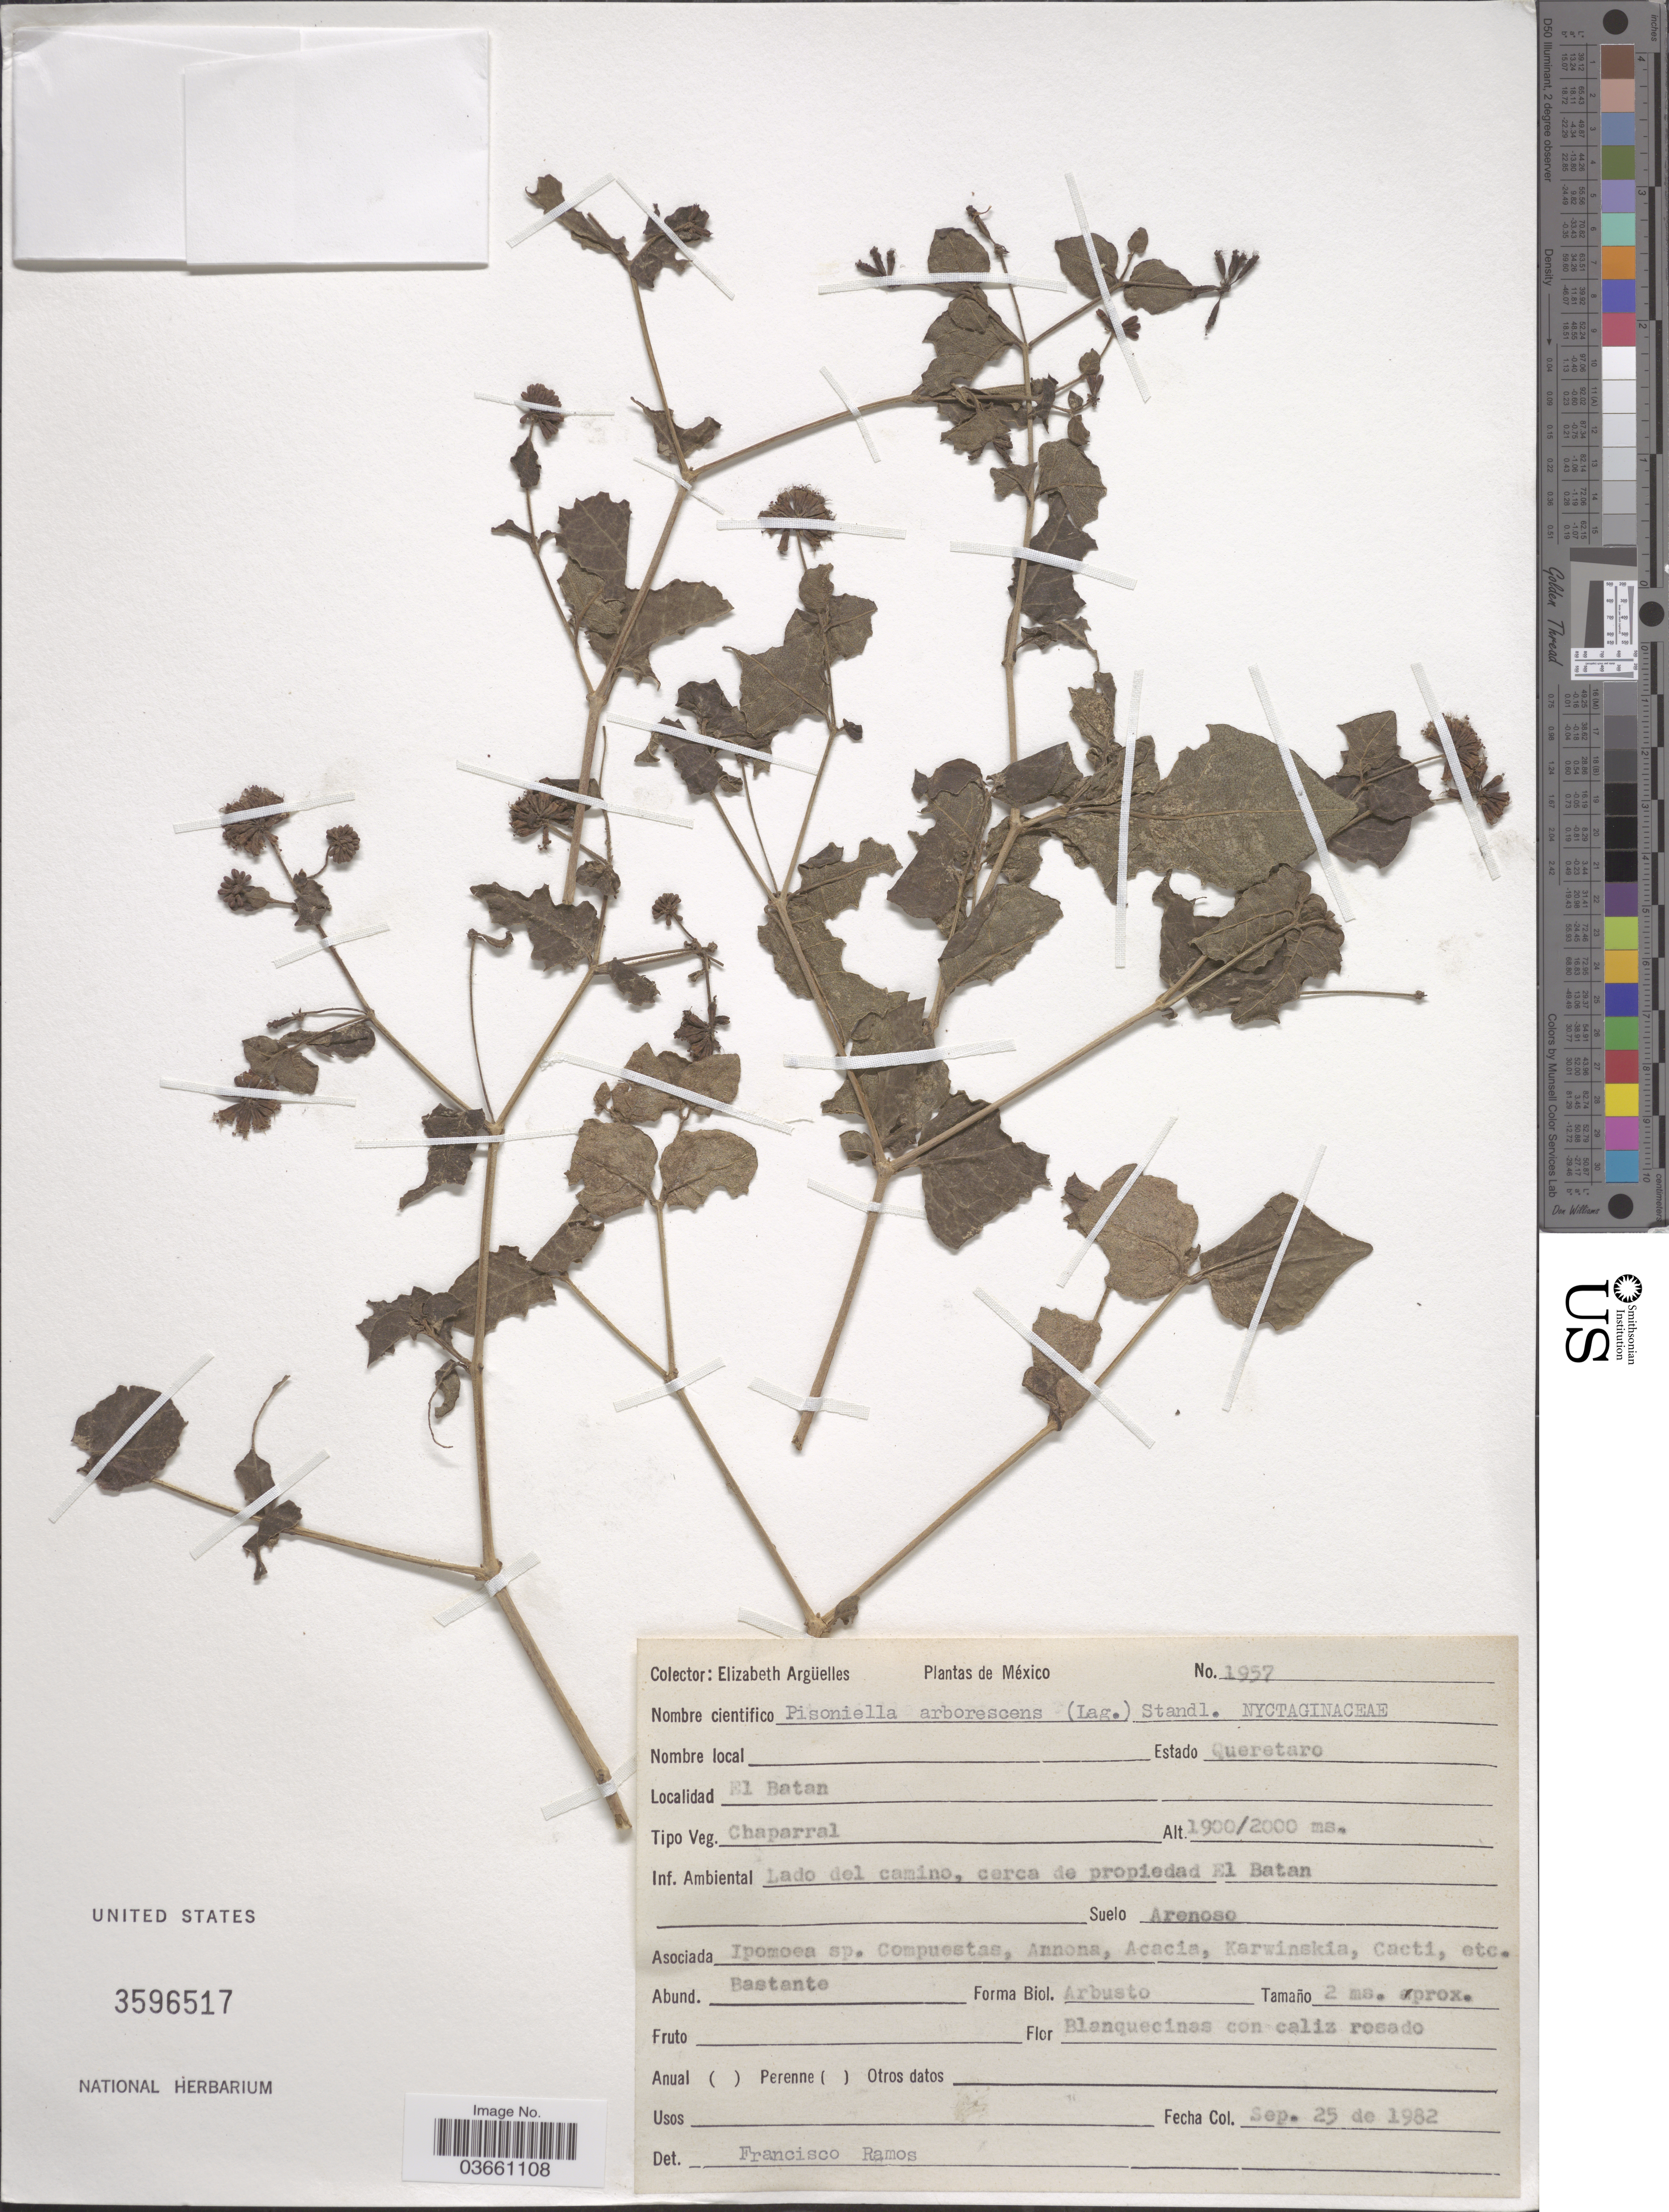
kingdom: Plantae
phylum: Tracheophyta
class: Magnoliopsida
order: Caryophyllales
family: Nyctaginaceae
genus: Pisoniella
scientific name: Pisoniella arborescens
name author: (Lag. & Rodr.) Standl.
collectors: E. Argüelles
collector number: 1957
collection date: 1982-09-25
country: Mexico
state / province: Querétaro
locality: El Batan. Inf. Ambiental Lado del camino,, cerca de propiedad El Batan.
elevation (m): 1900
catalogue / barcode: US 3596517